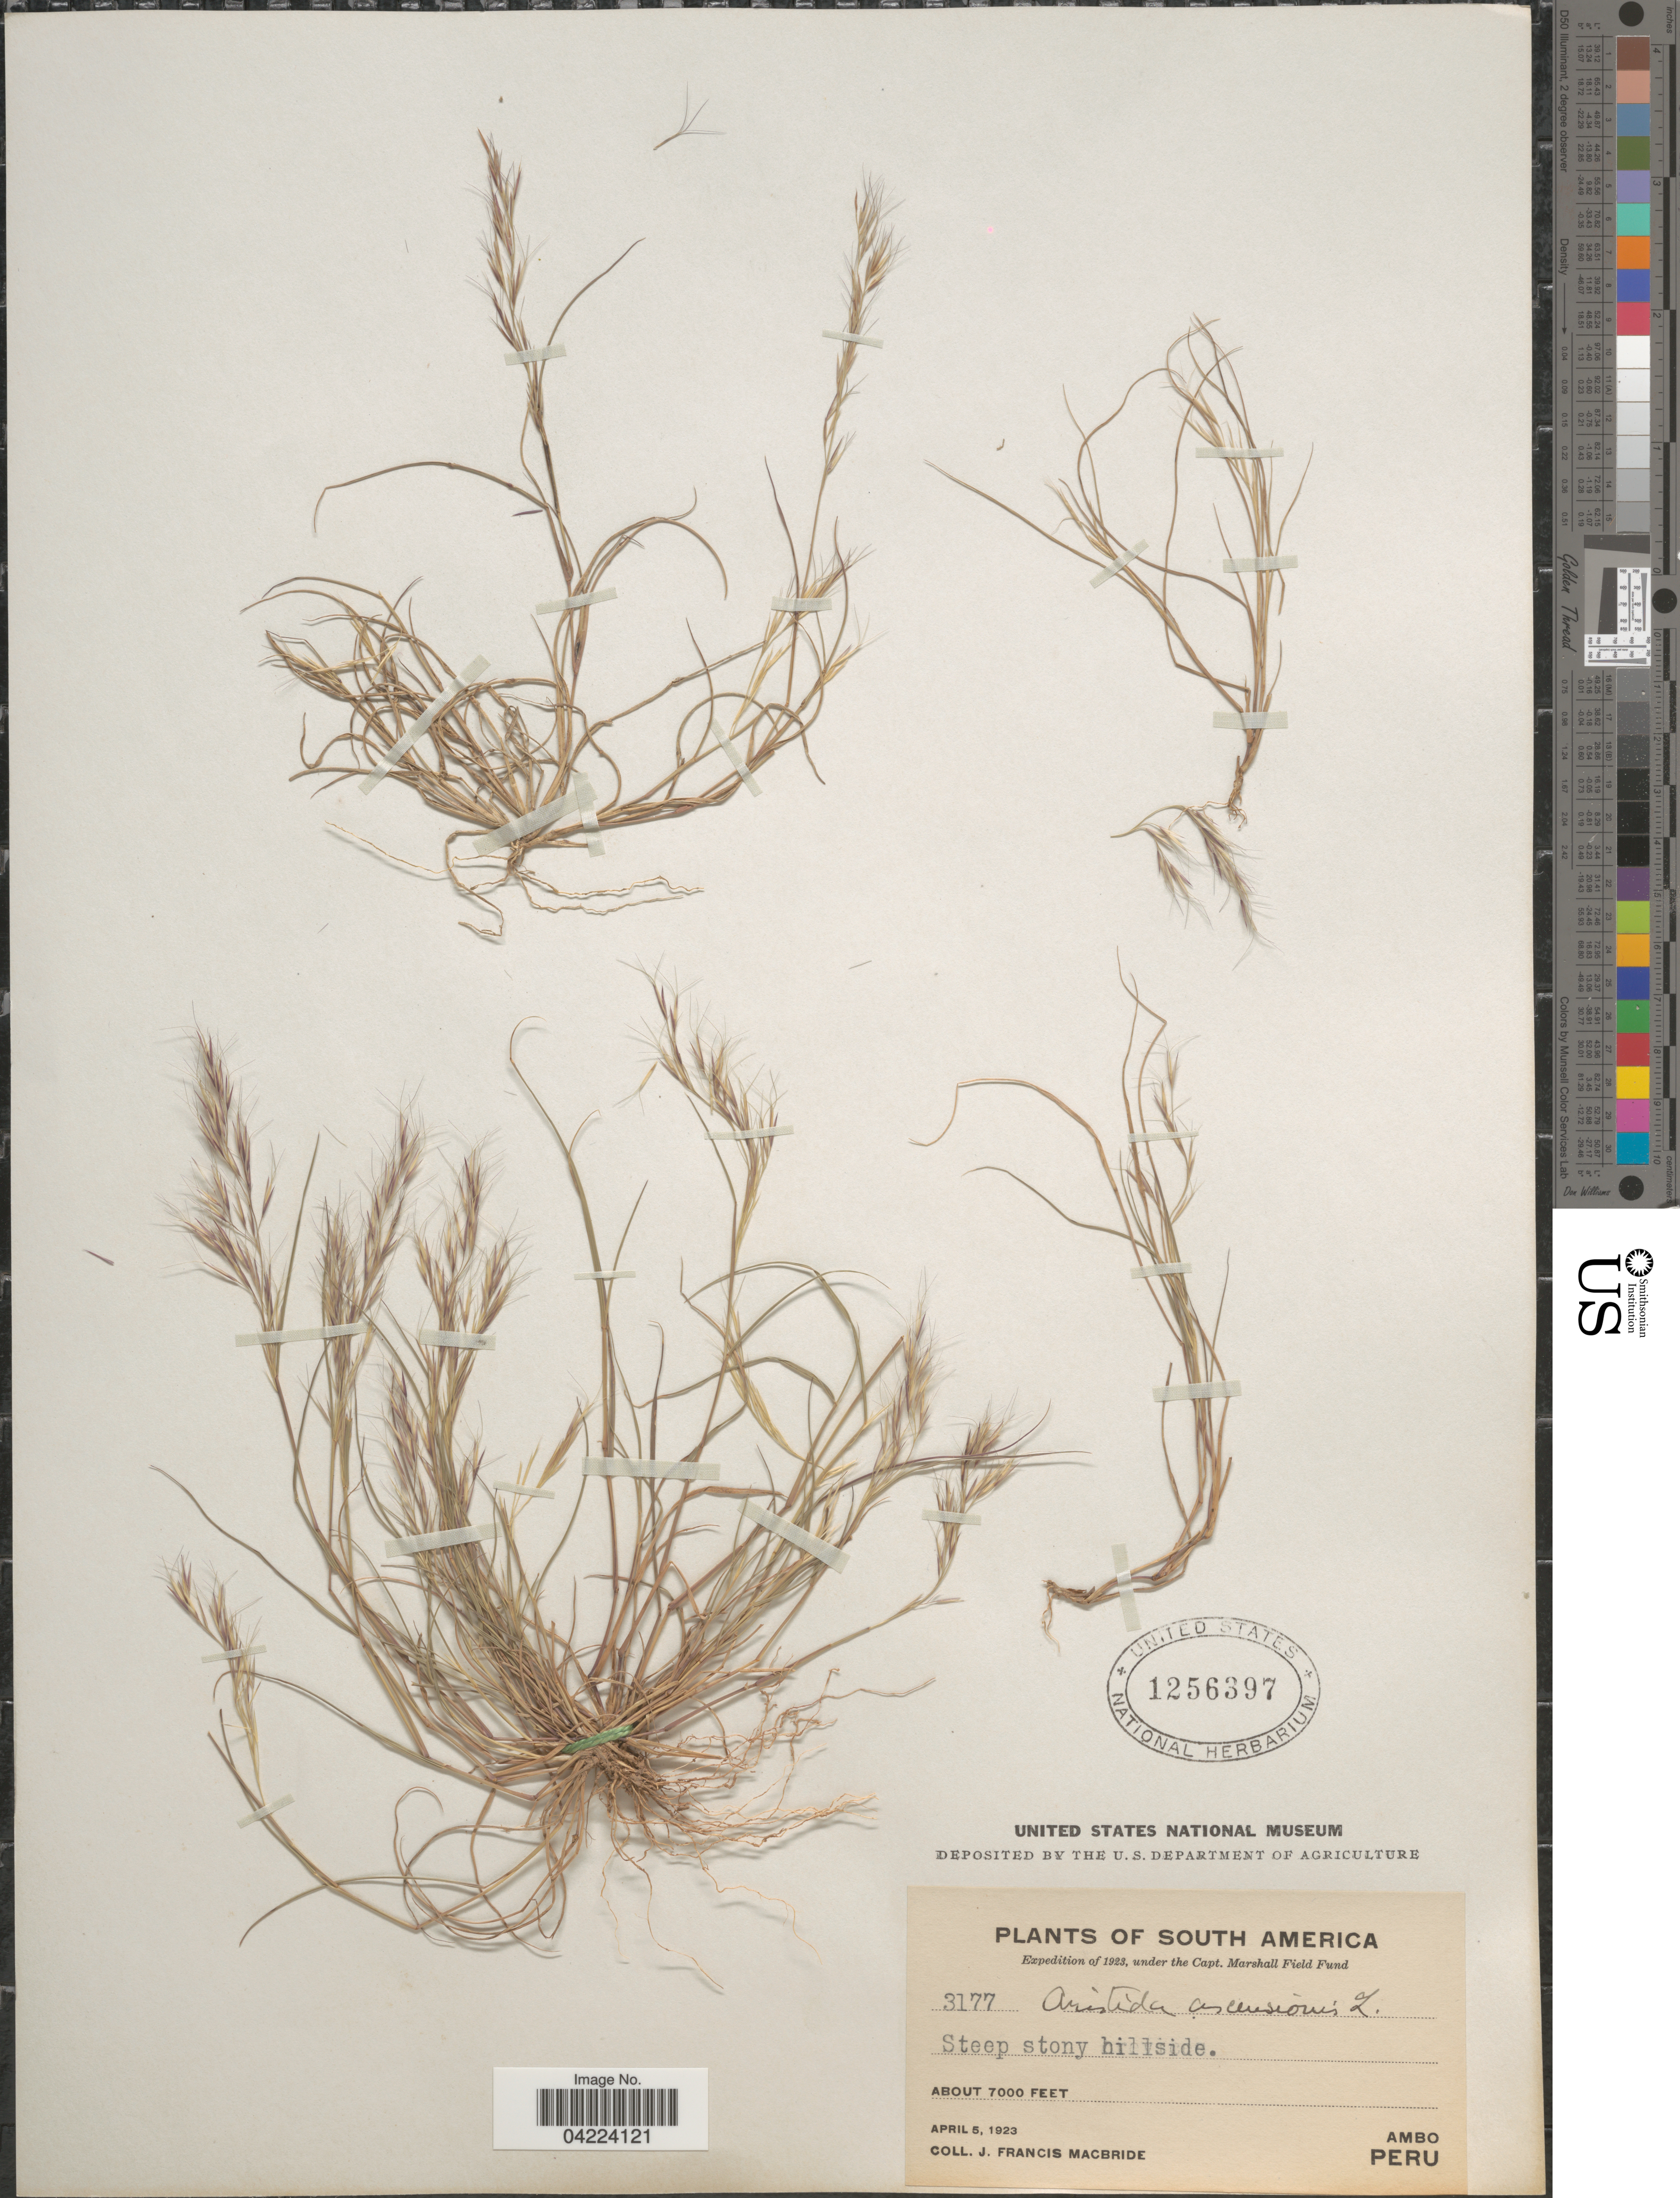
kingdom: Plantae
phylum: Tracheophyta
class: Liliopsida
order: Poales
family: Poaceae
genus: Aristida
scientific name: Aristida adscensionis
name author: L.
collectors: J. F. Macbride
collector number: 3177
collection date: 1923-04-05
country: Peru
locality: Expedition of 1923, under the Capt. Marshall Field Fund. Ambo.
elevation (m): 2134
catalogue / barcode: US 1256397